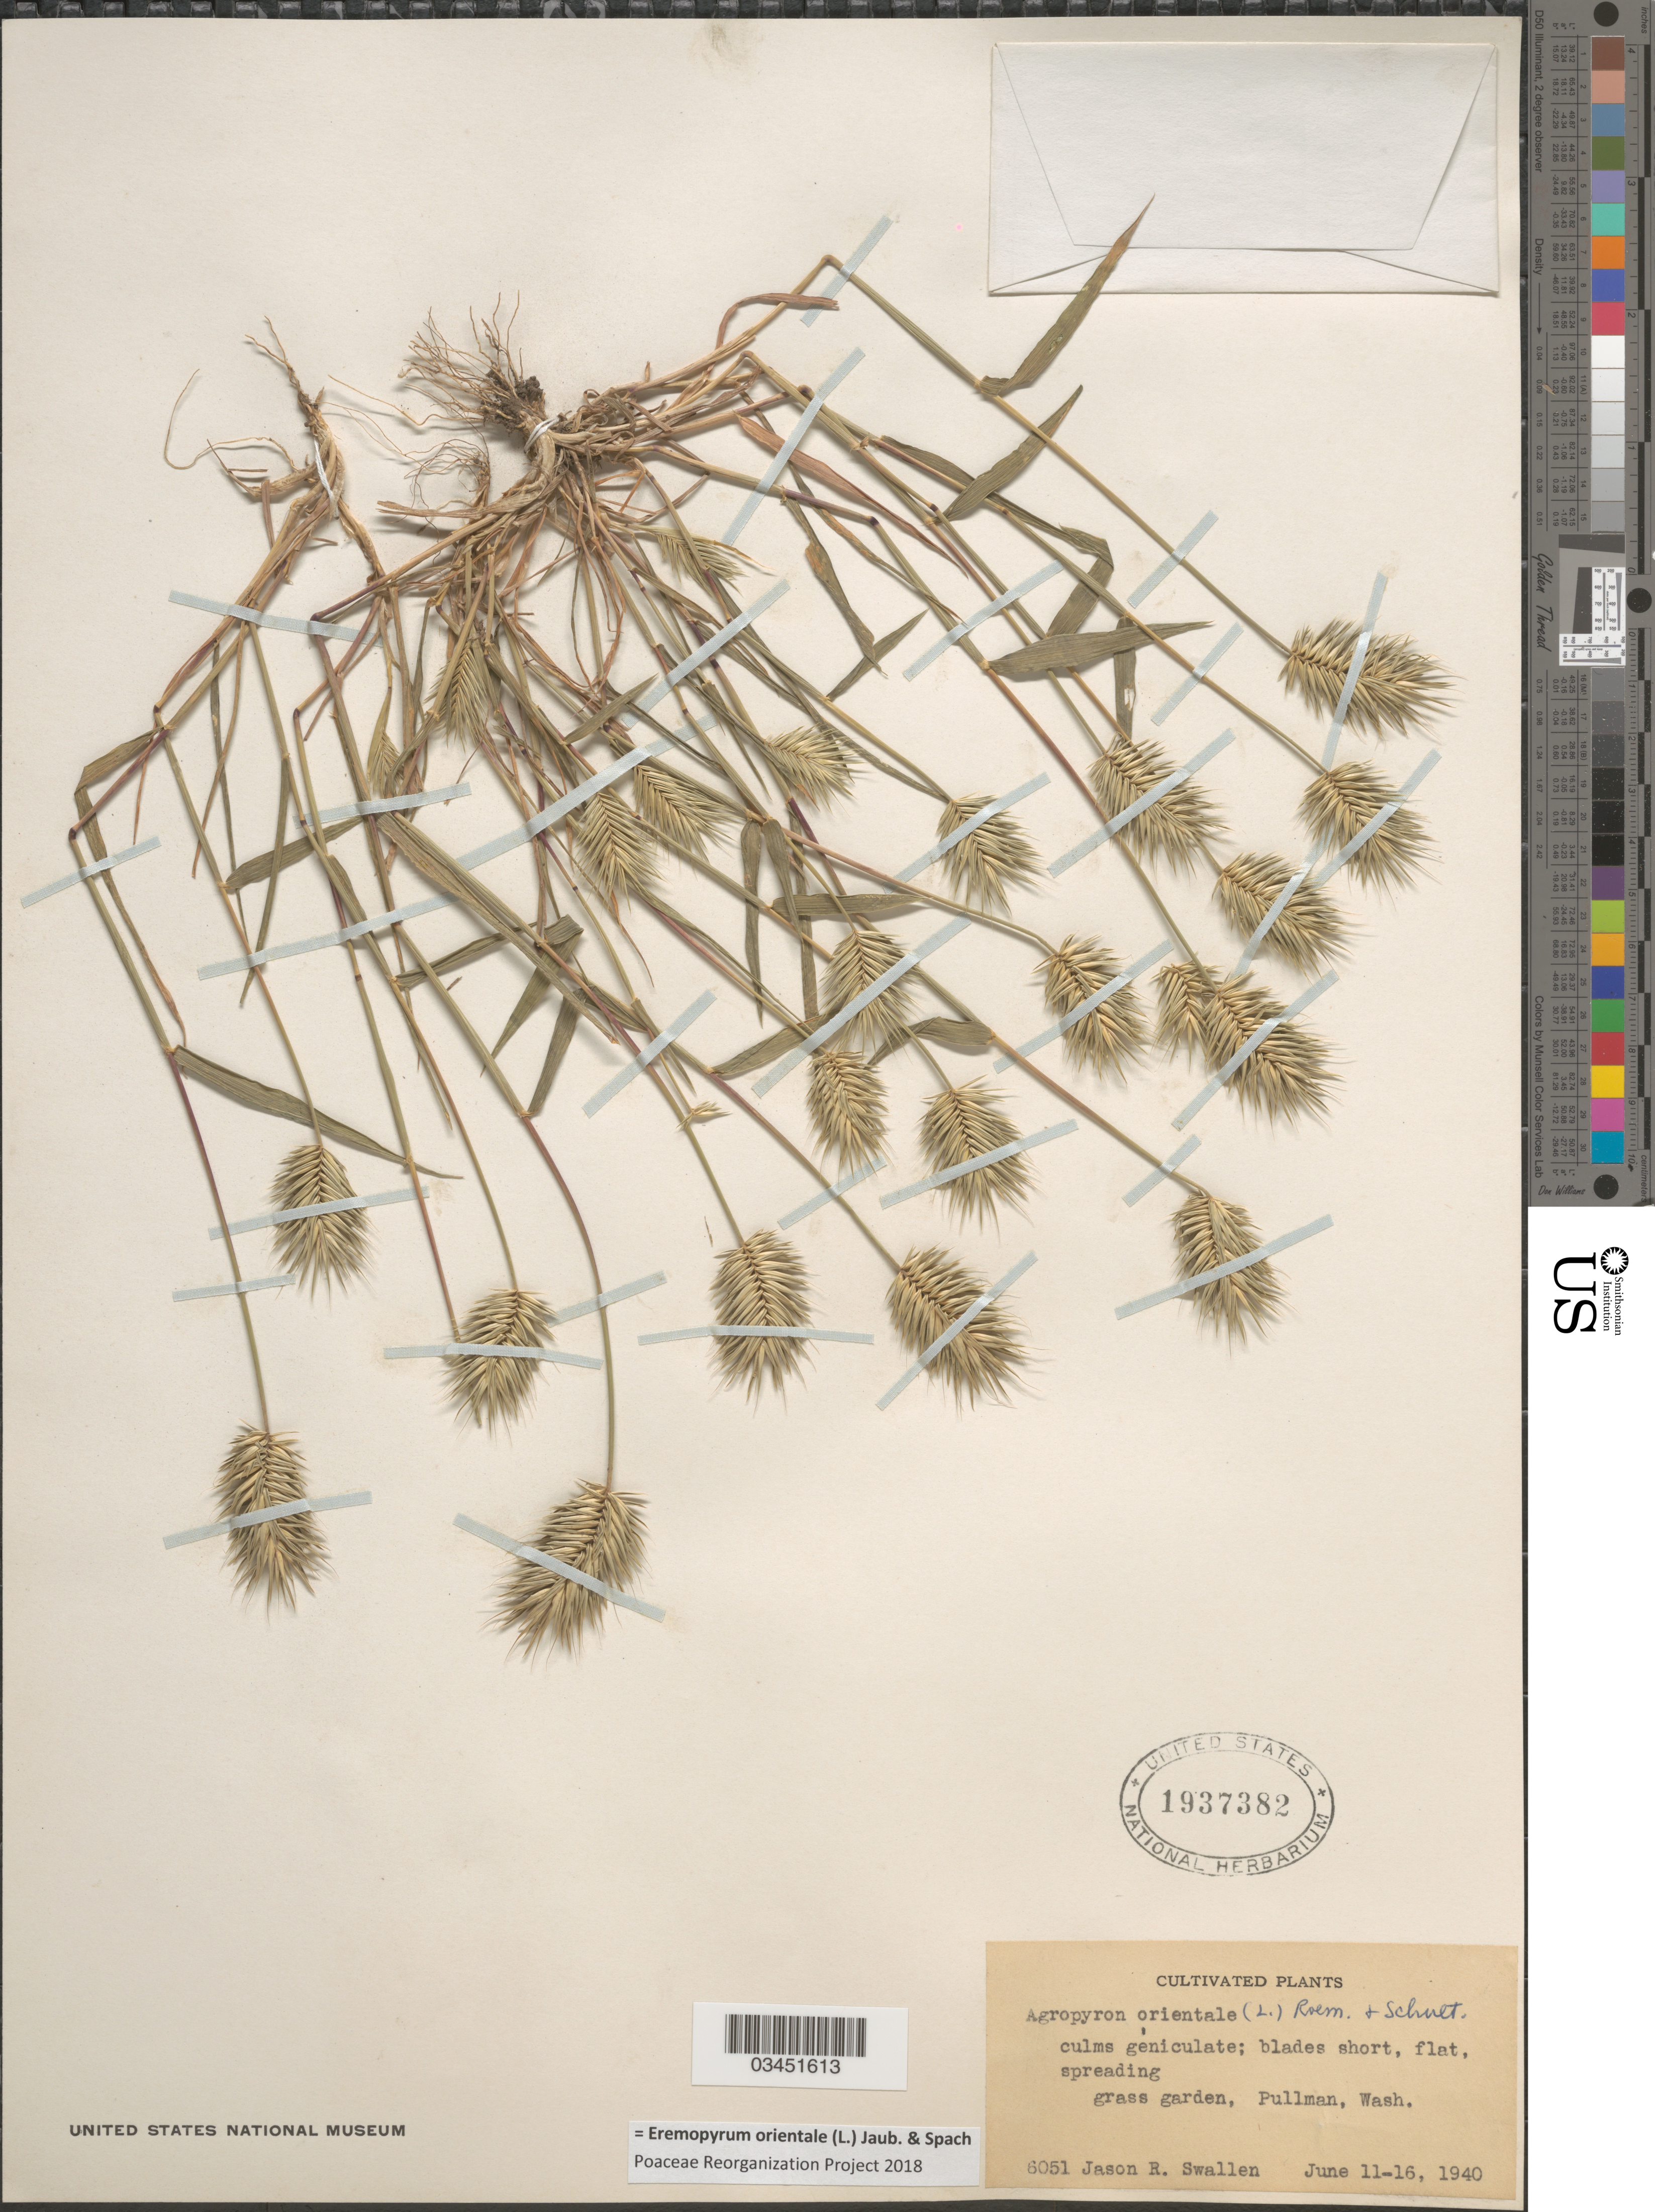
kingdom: Plantae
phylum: Tracheophyta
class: Liliopsida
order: Poales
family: Poaceae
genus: Eremopyrum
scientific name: Eremopyrum orientale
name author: (L.) Jaub. & Spach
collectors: J. R. Swallen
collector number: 6051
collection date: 1940-06-11/1940-06-16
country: United States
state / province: Washington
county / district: Whitman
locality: Grass garden, Pullman.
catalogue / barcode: US 1937382